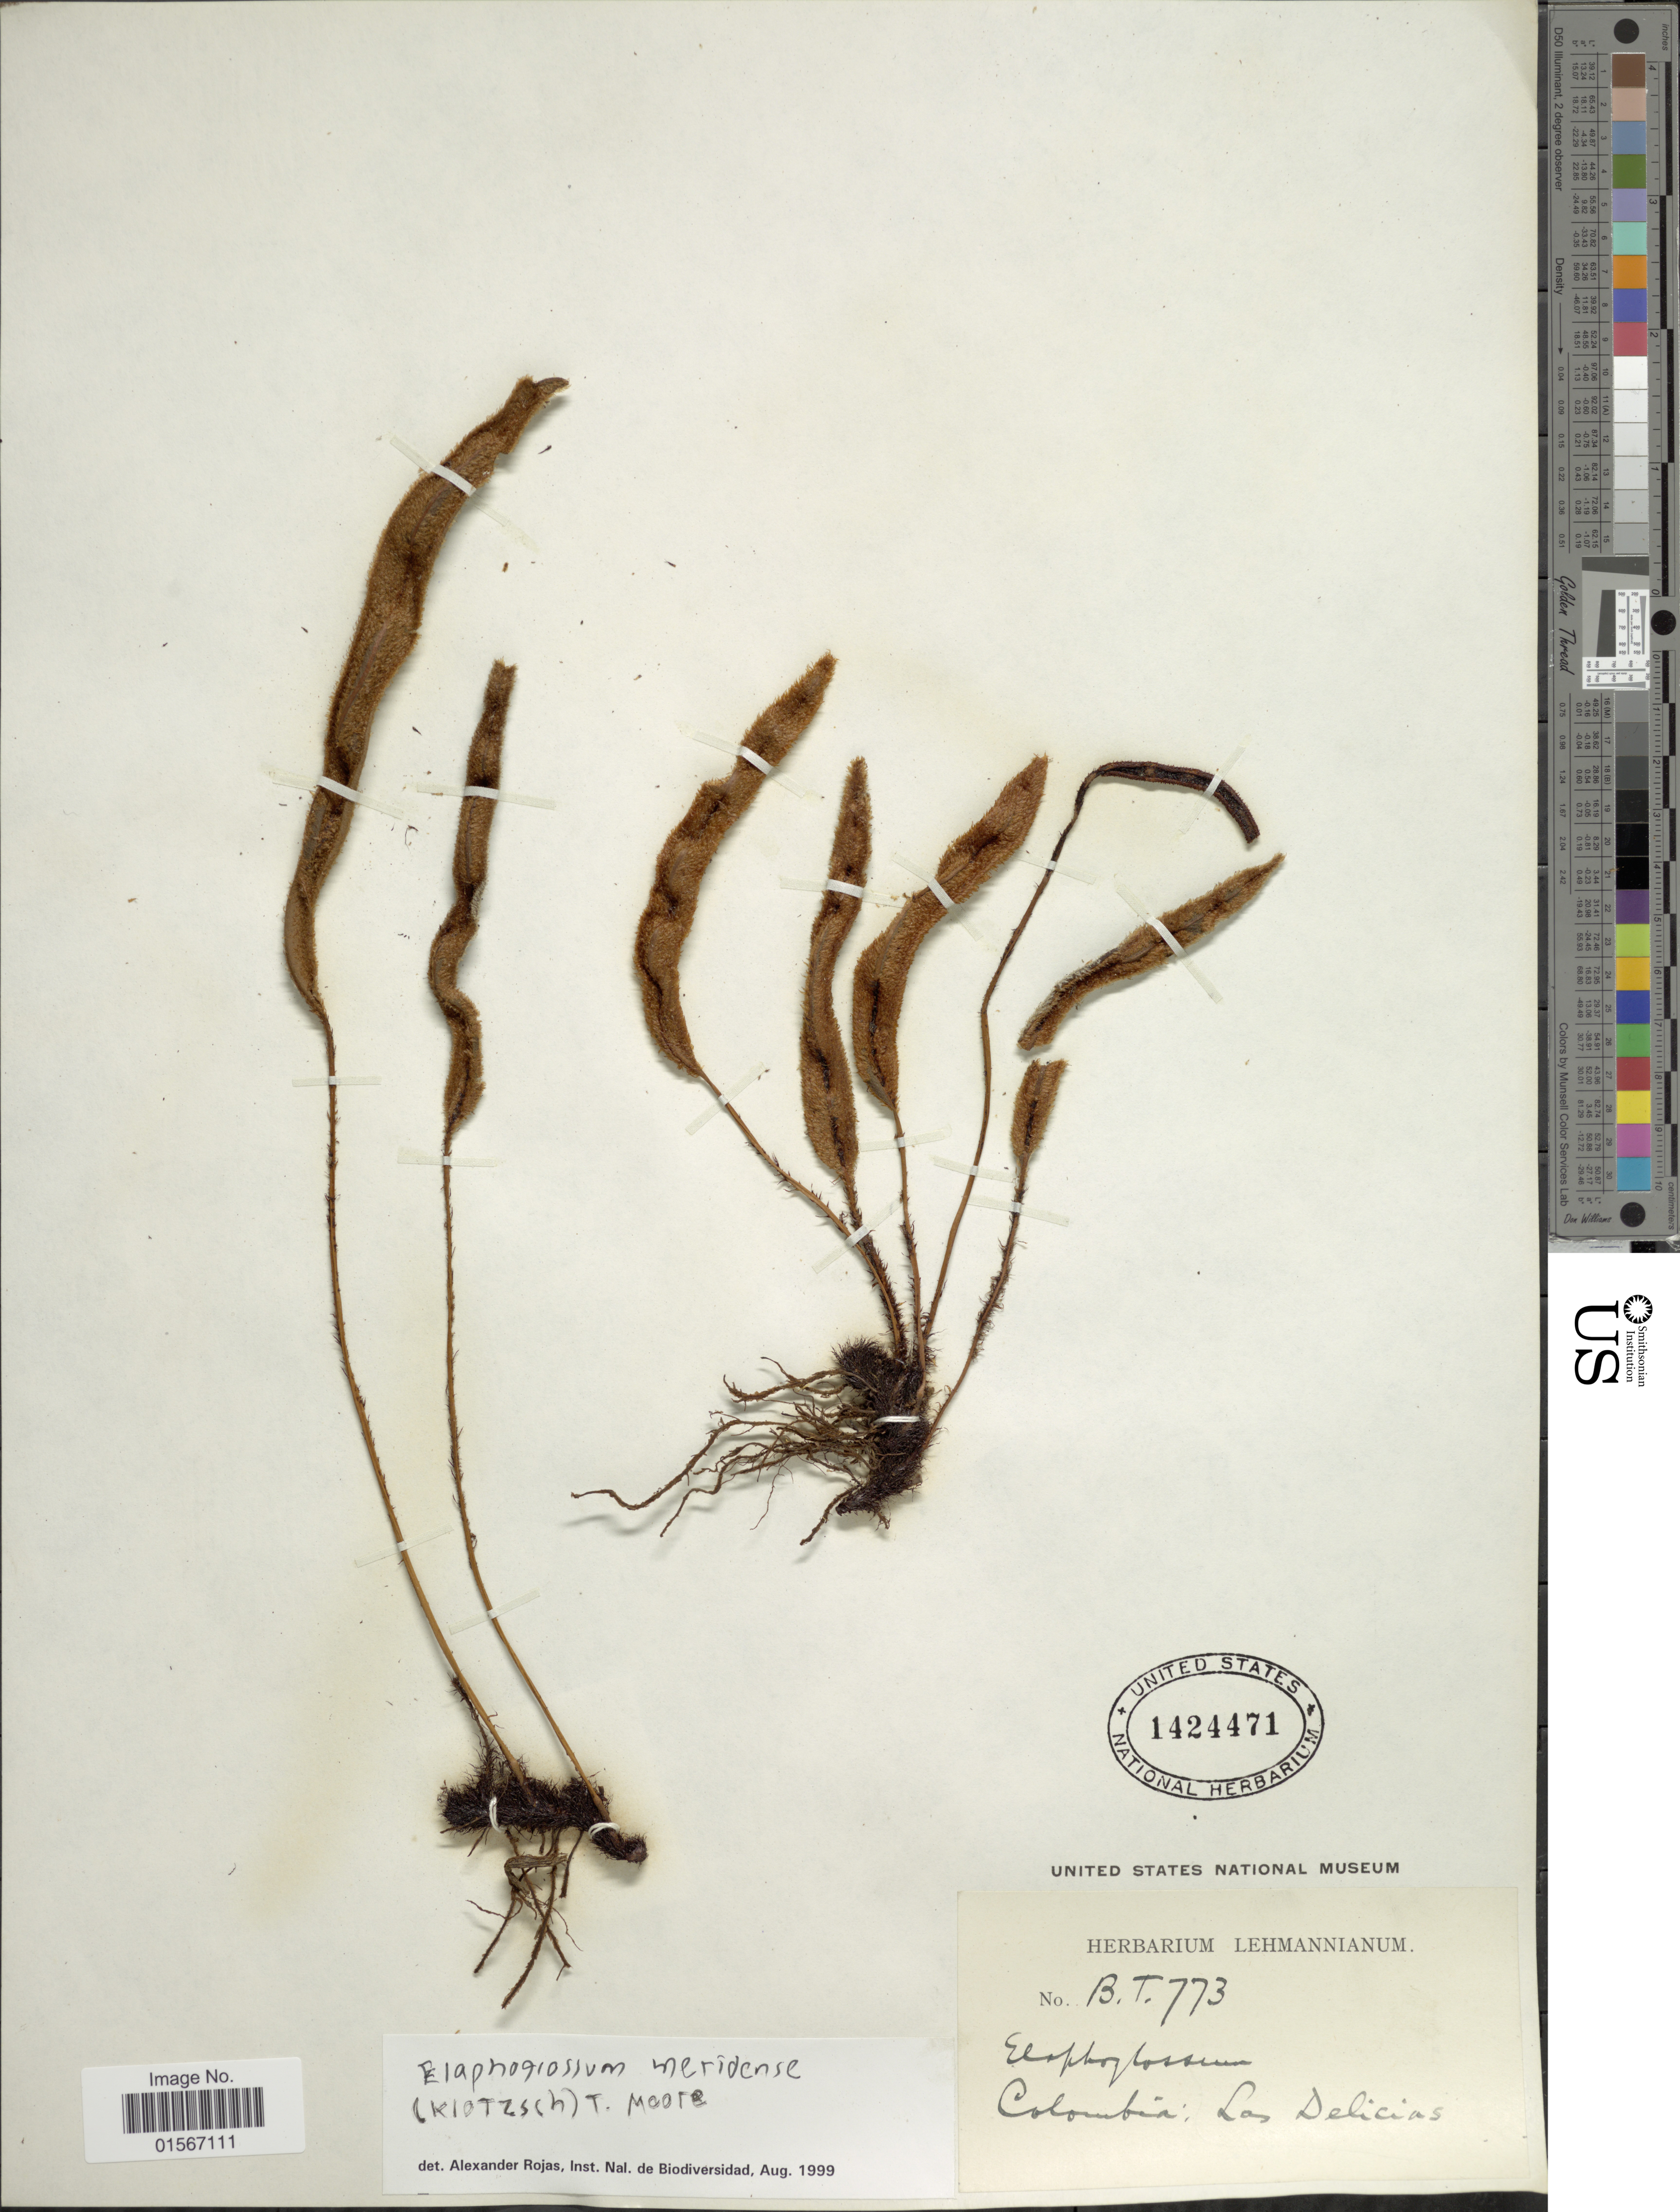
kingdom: Plantae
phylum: Tracheophyta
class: Polypodiopsida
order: Polypodiales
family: Dryopteridaceae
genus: Elaphoglossum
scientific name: Elaphoglossum meridense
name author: (Klotzsch) T. Moore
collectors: ex herb. Lehmannianum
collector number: B.T.773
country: Colombia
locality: Las Delicias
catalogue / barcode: US 1424471